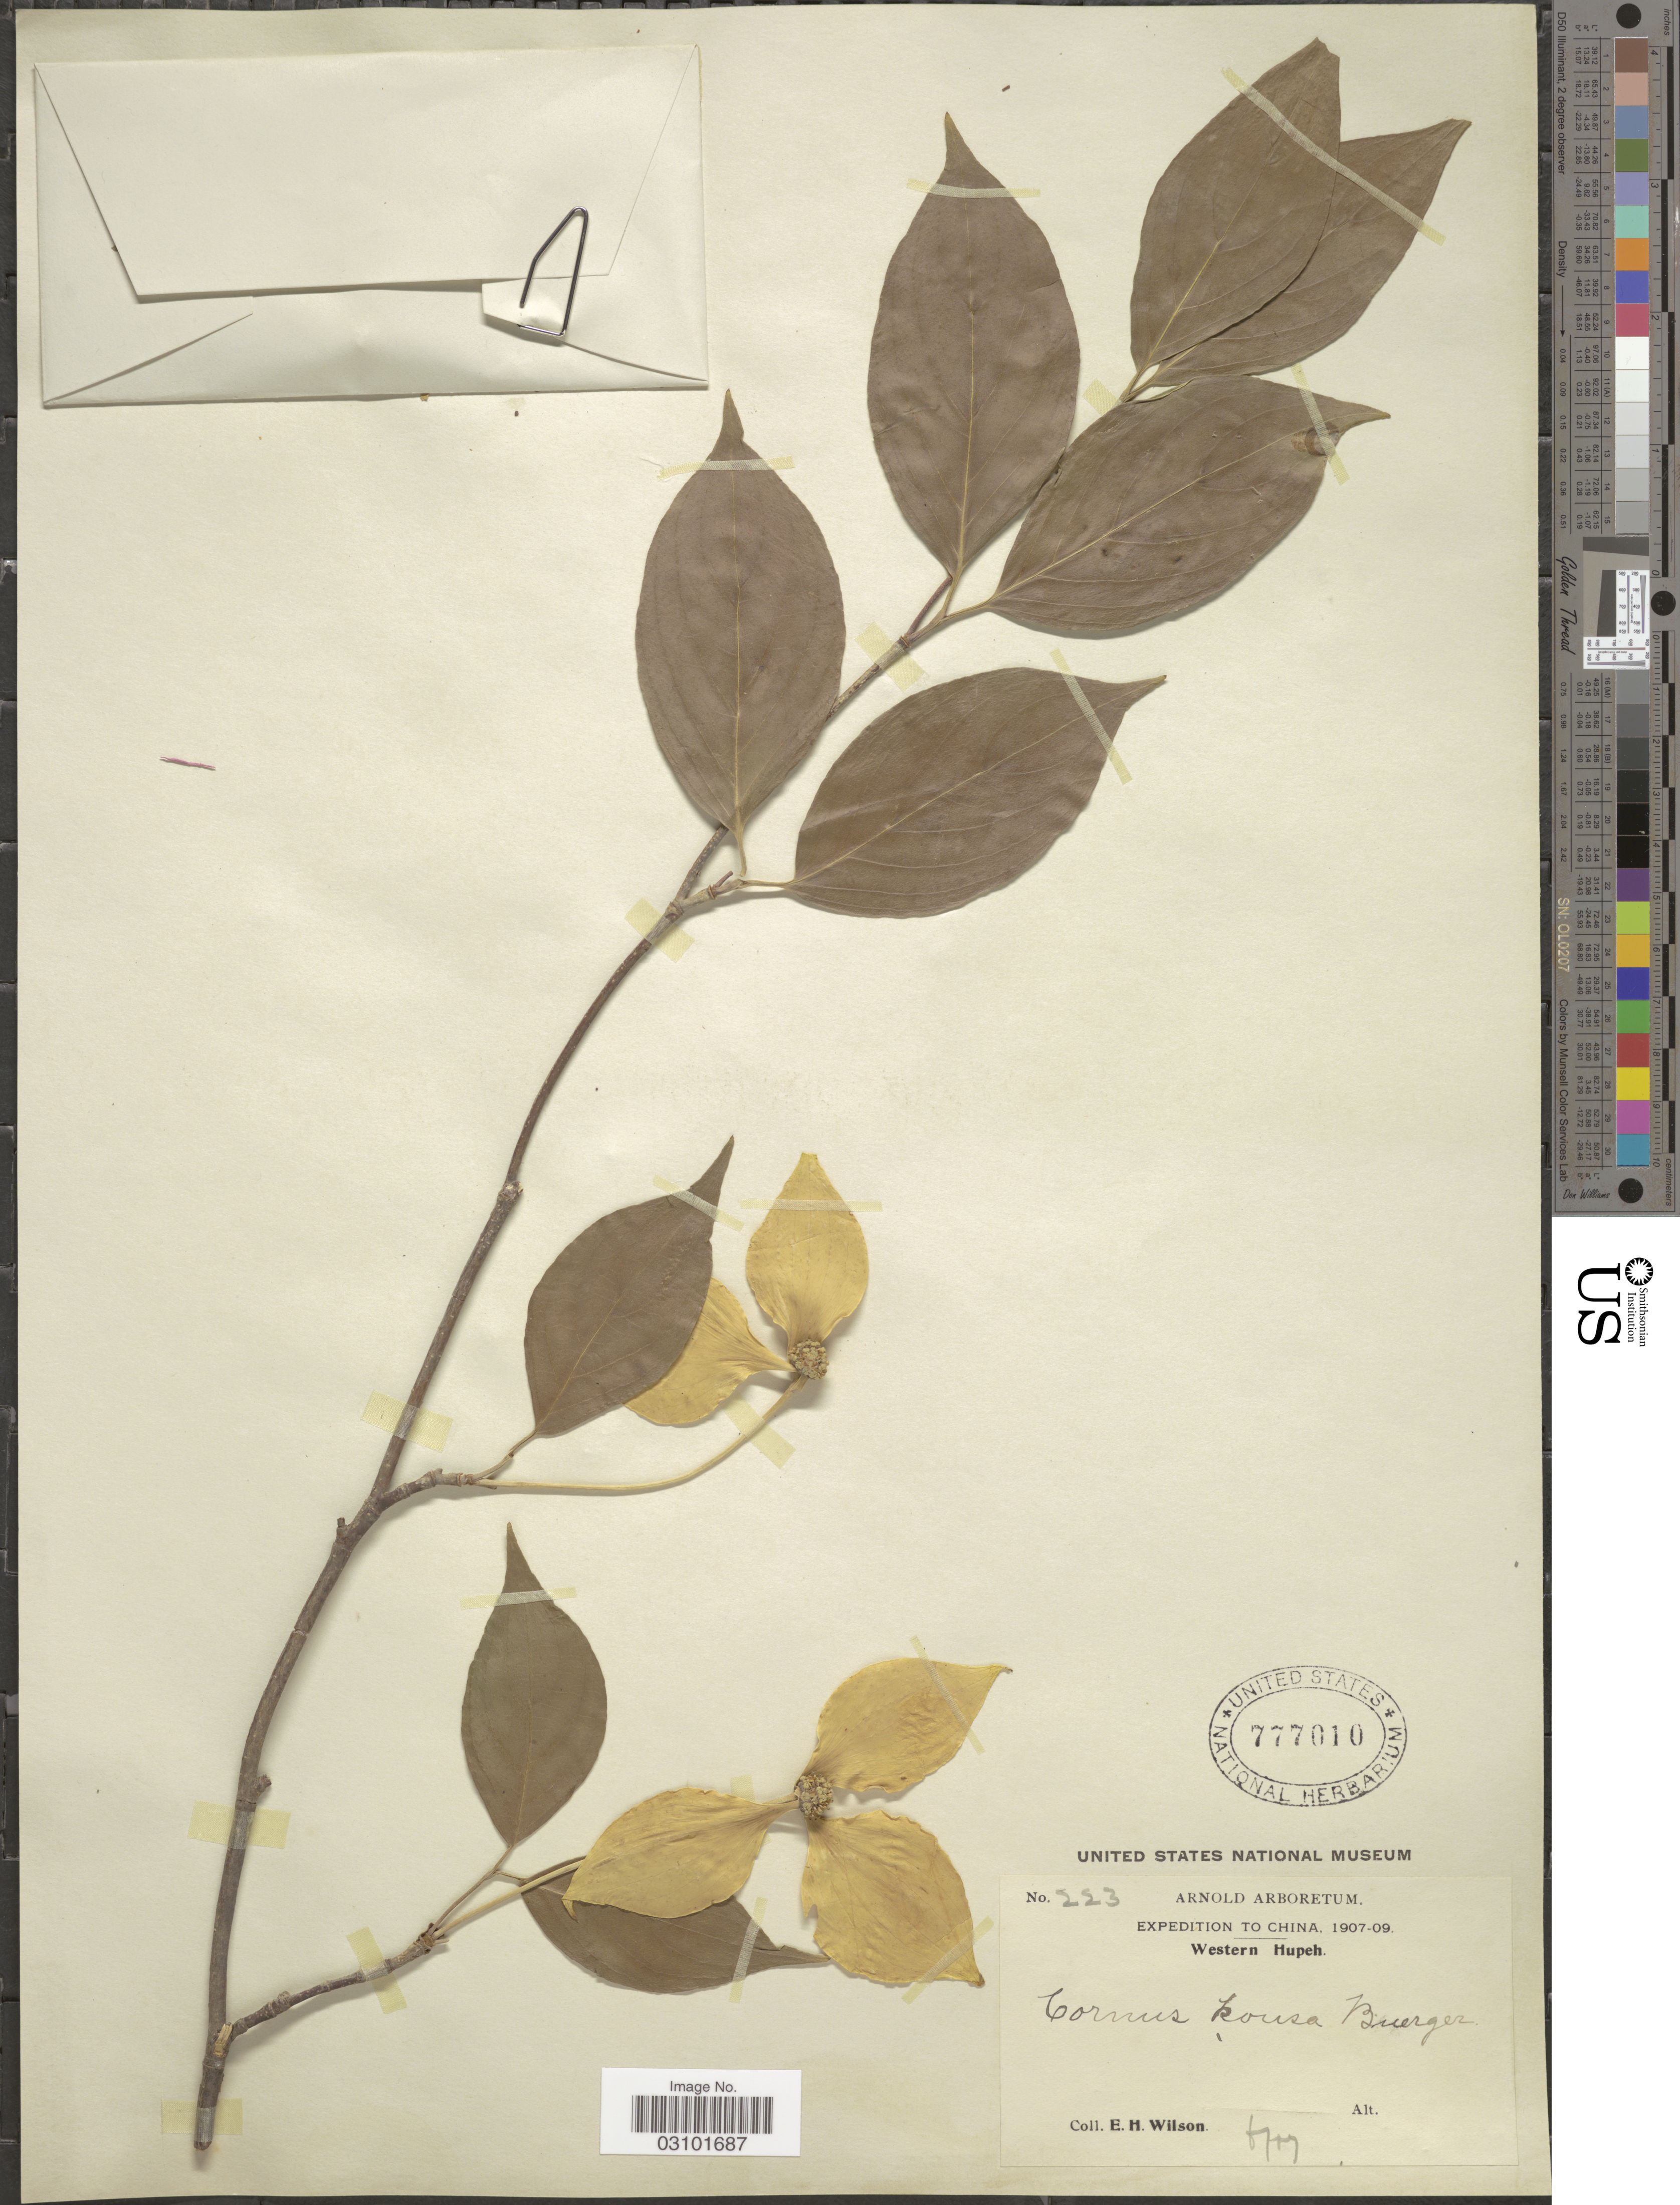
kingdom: Plantae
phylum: Tracheophyta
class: Magnoliopsida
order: Cornales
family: Cornaceae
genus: Cornus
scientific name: Cornus kousa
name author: F. Buerger ex Miq.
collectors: E. Wilson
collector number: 223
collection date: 1909-06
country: China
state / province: Hubei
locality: Western Hupeh.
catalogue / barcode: US 777010